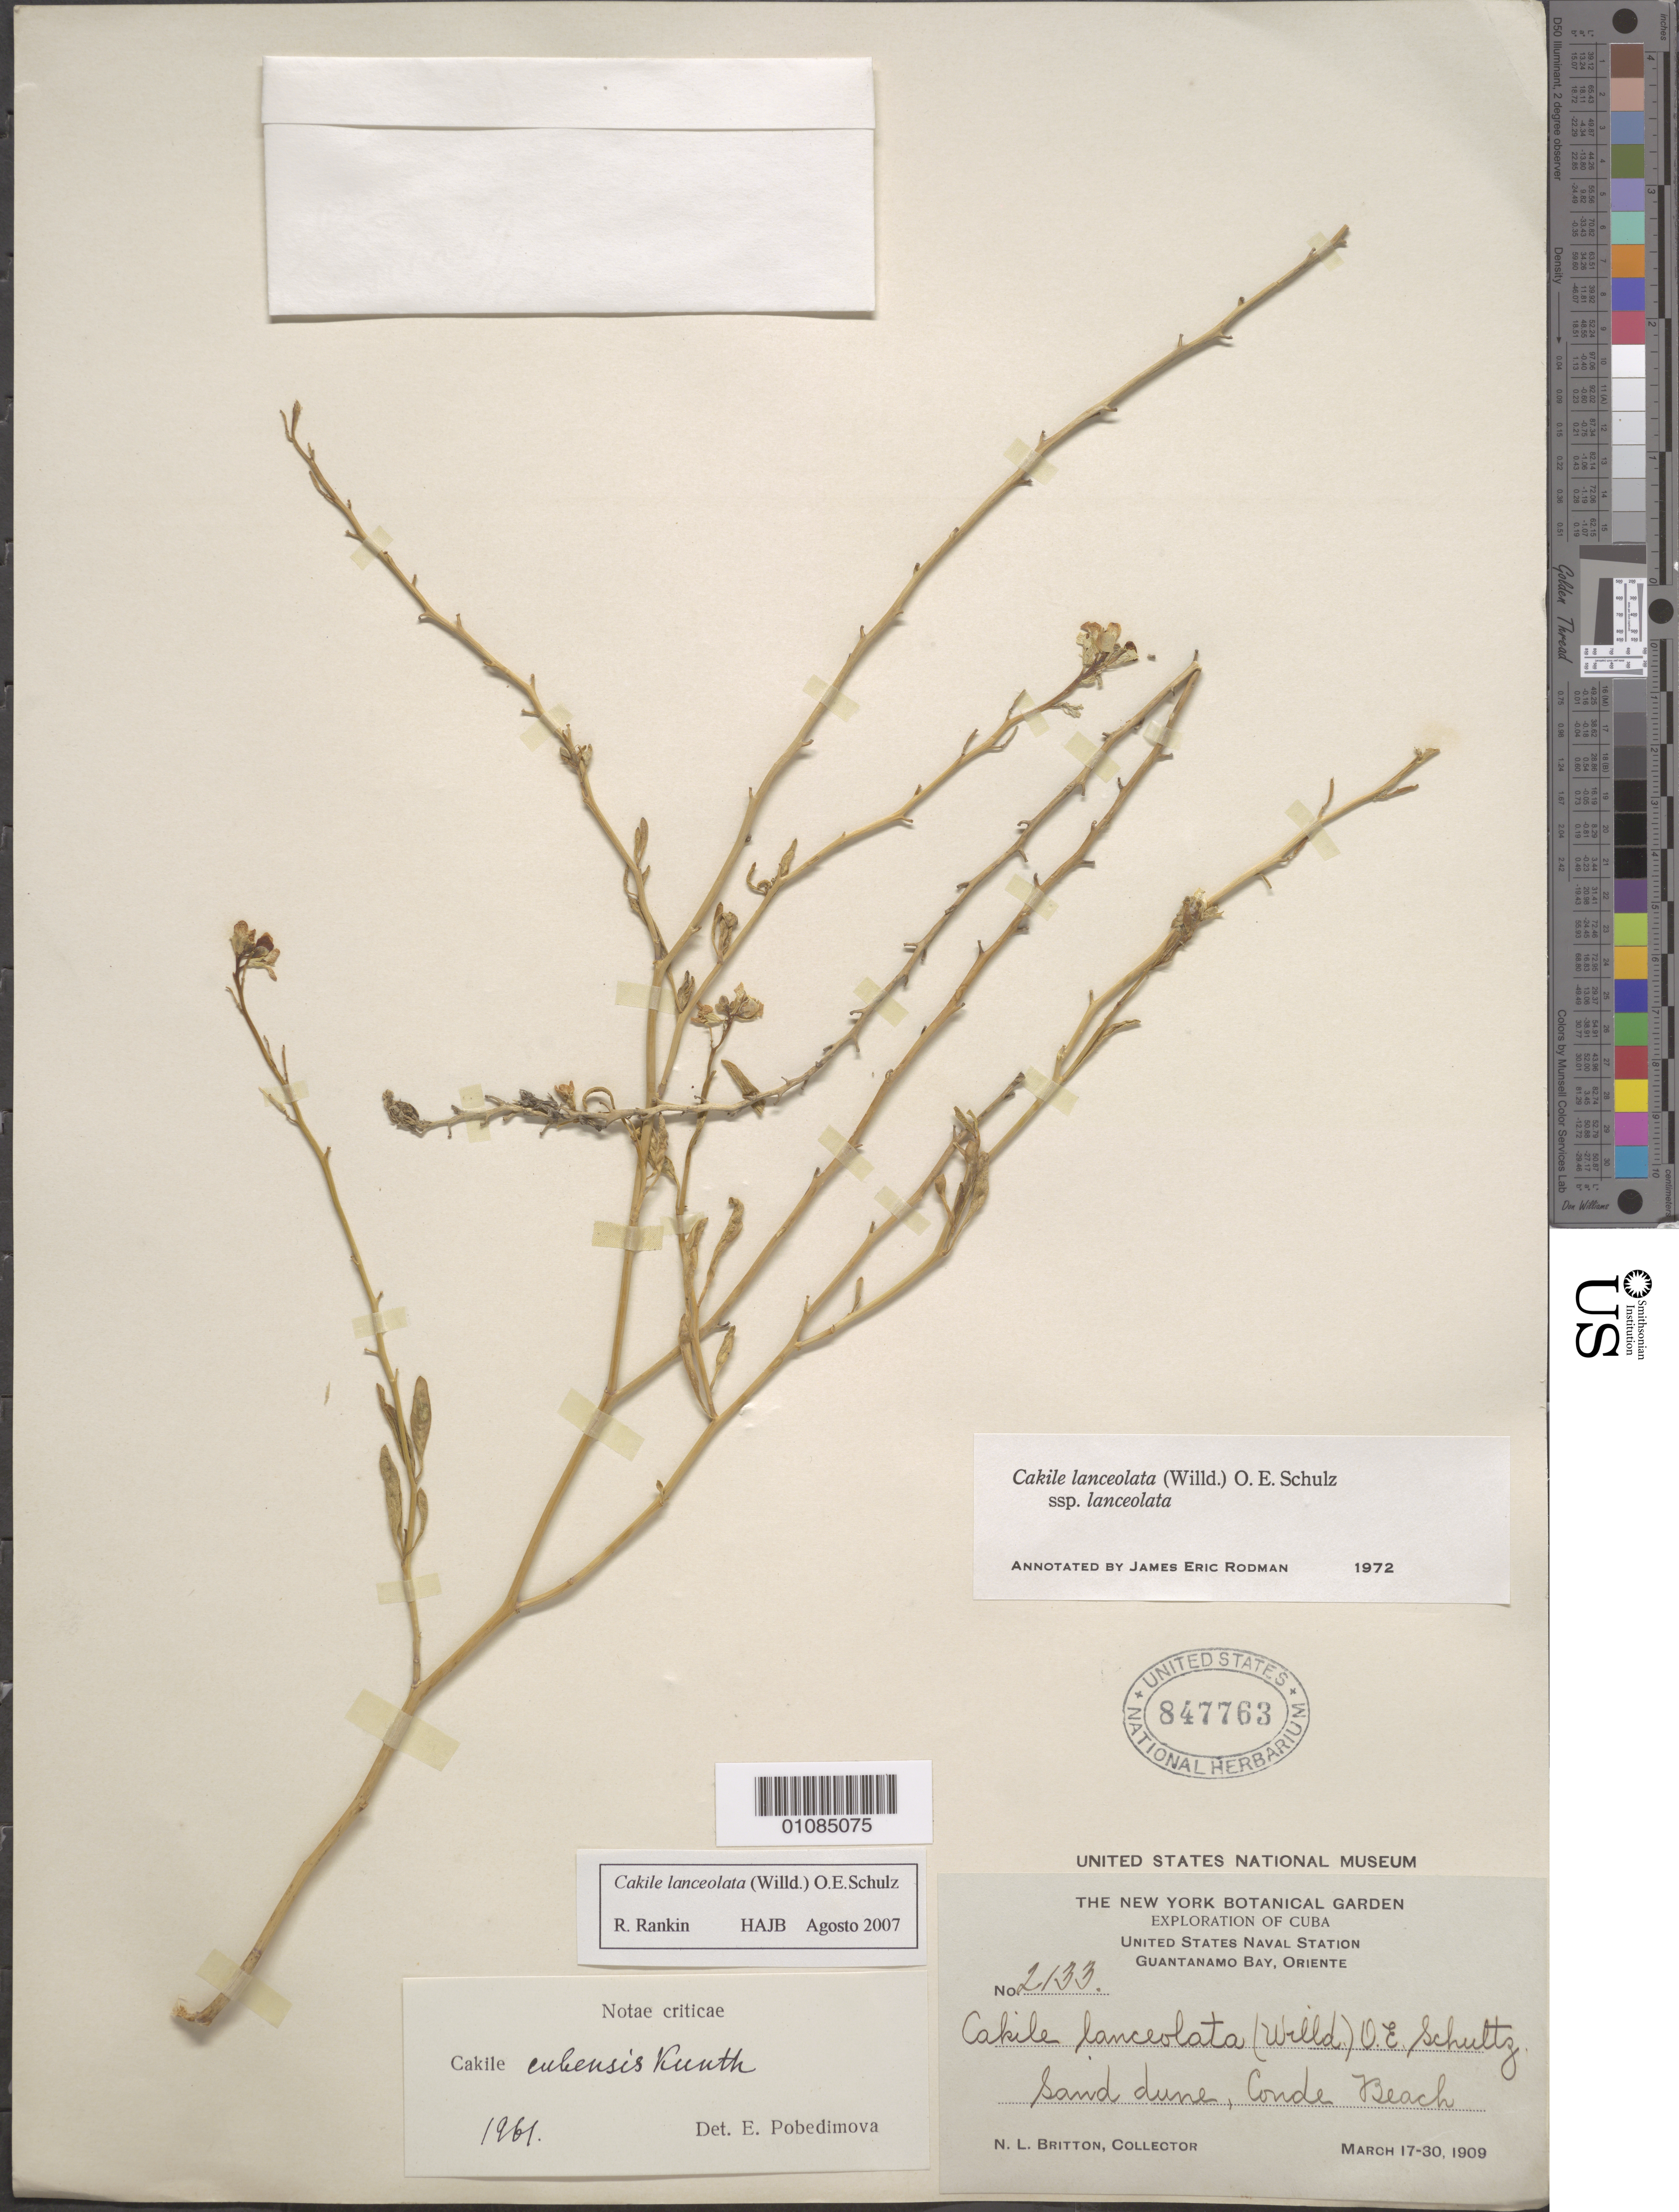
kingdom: Plantae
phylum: Tracheophyta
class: Magnoliopsida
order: Brassicales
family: Brassicaceae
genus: Cakile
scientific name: Cakile lanceolata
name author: (Willd.) O.E. Schulz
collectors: N. Britton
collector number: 2133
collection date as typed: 17 Mar 1909 to 30 Mar 1909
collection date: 1909-03-17/1909-03-30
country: Cuba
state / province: Guantánamo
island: Cuba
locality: United States Naval Station, Guantánamo Bay, Oriente Sand dune, Conde Beach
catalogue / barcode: US 847763